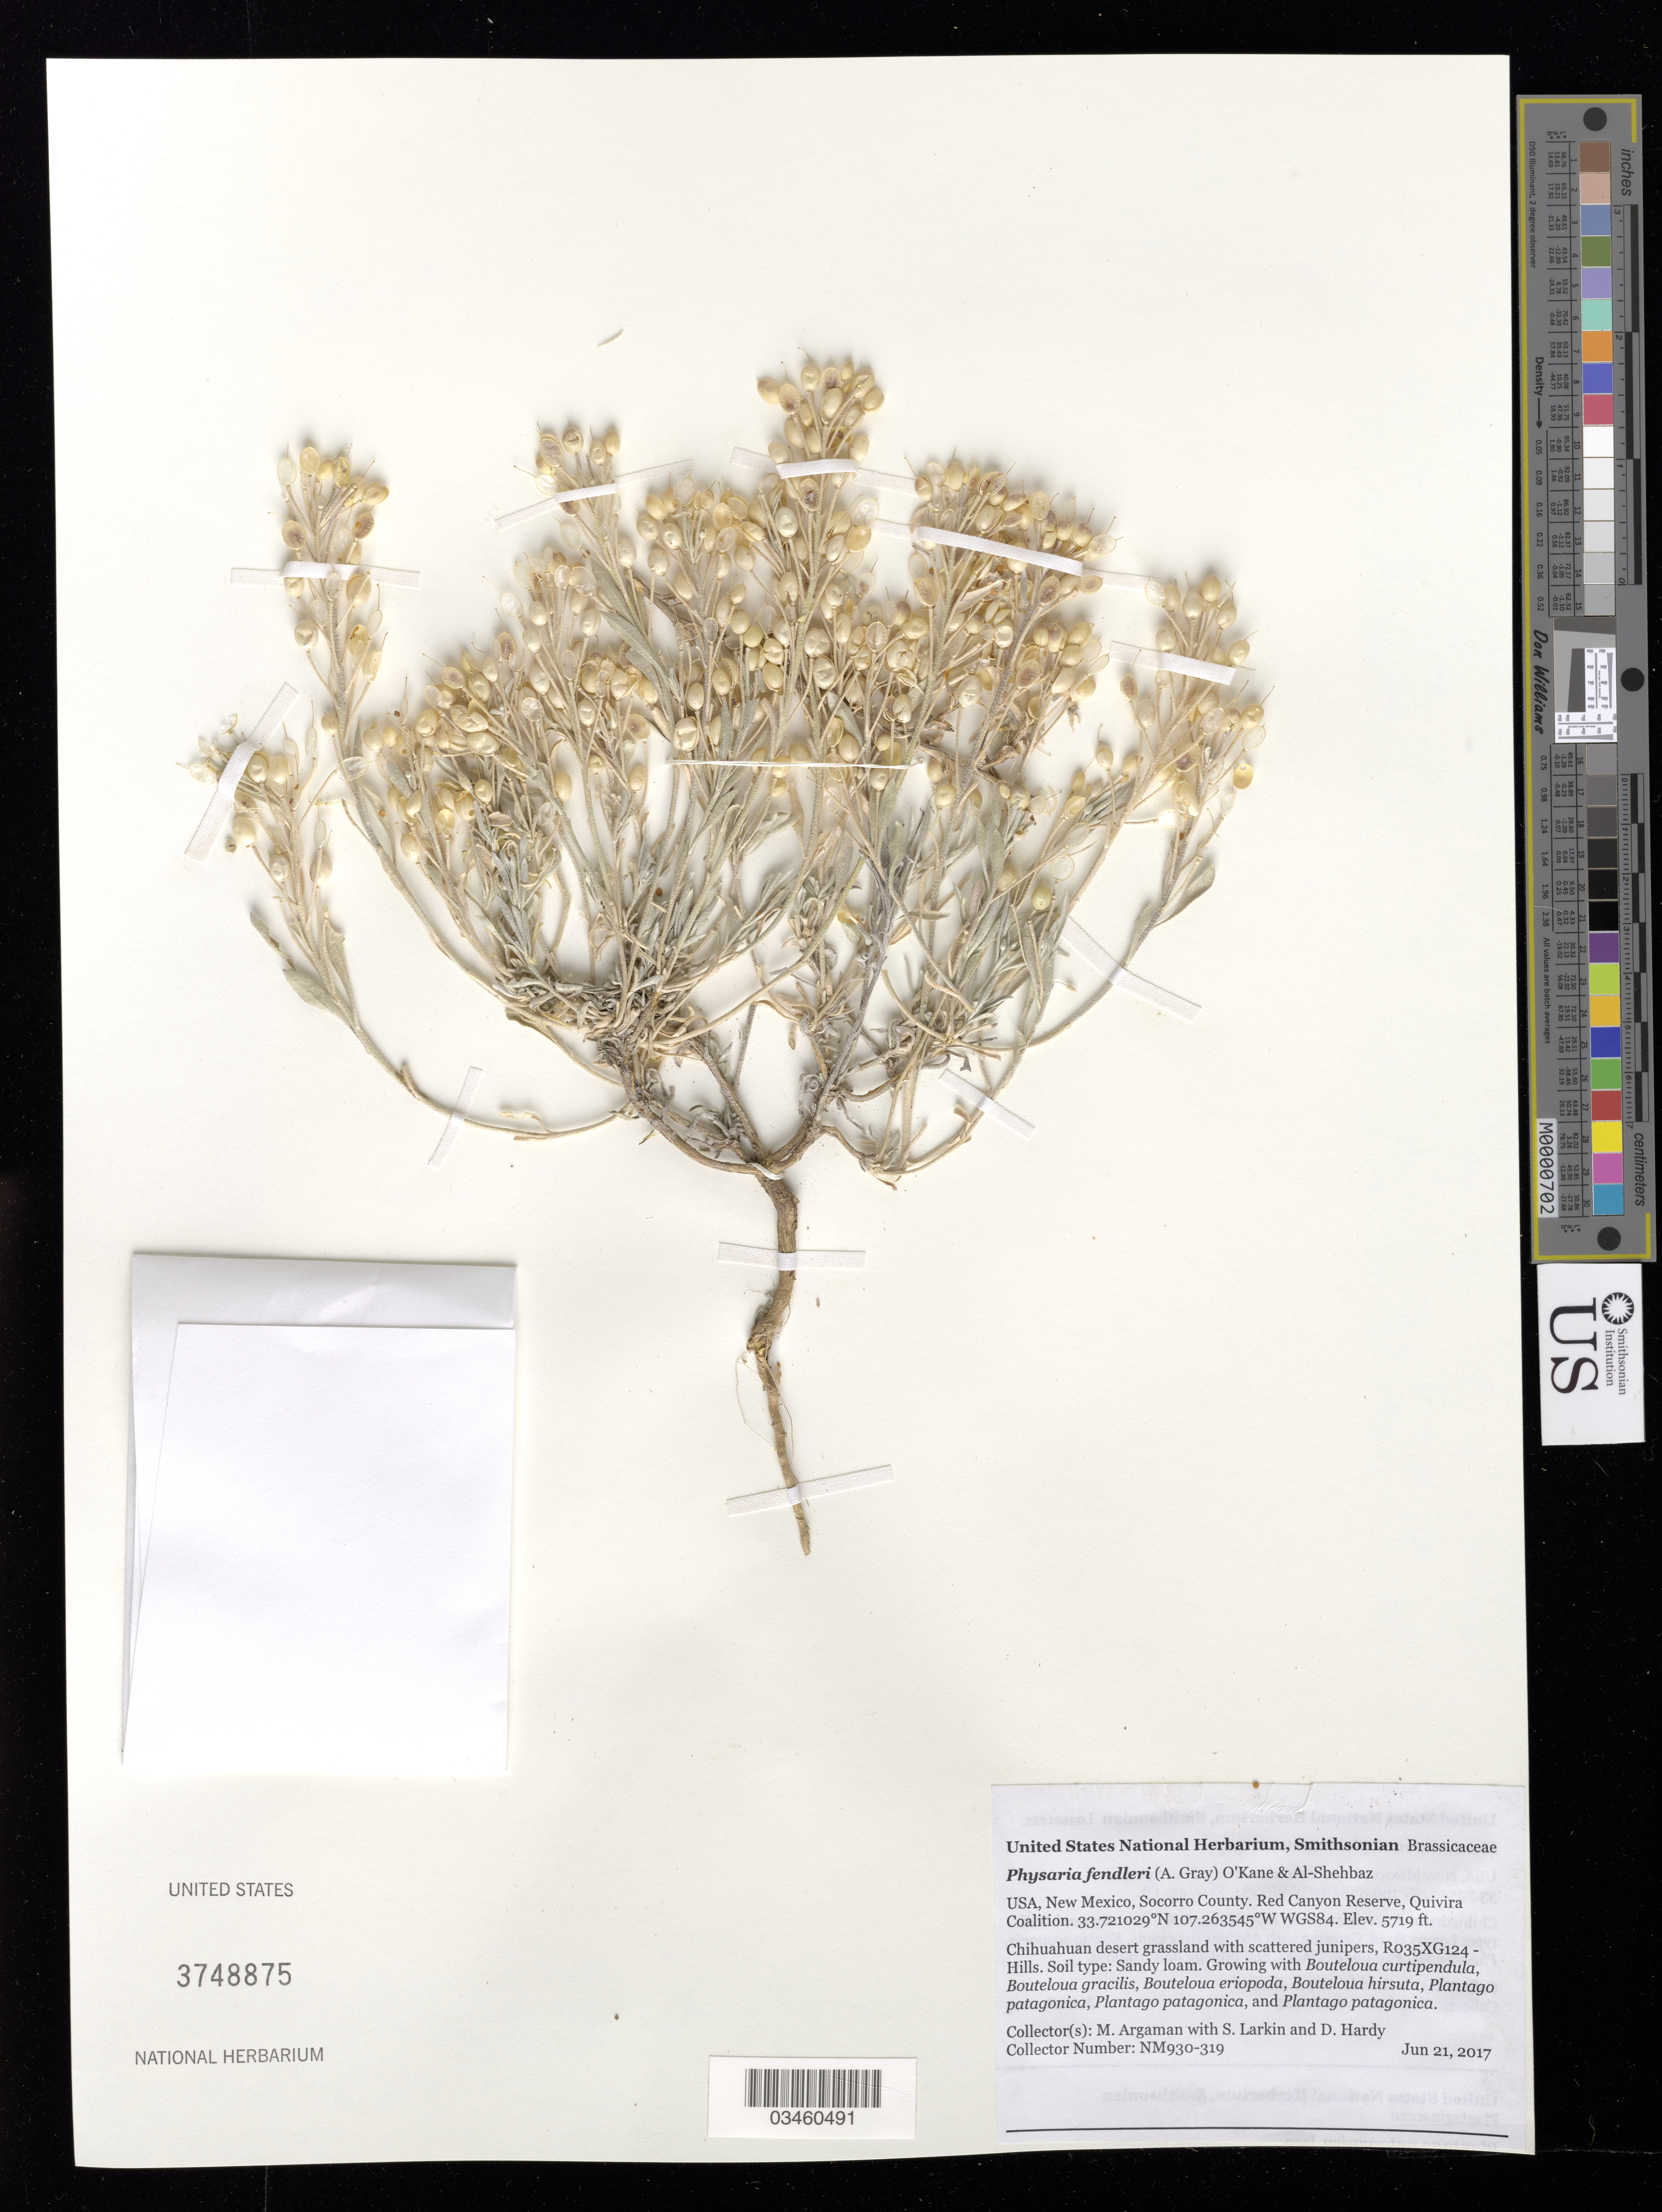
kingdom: Plantae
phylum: Tracheophyta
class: Magnoliopsida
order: Brassicales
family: Brassicaceae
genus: Physaria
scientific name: Physaria fendleri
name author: (A. Gray) O'Kane & Al-Shehbaz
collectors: M. Argaman, S. Larkin & D. Hardy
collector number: NM930-319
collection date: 2017-06-21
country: United States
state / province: New Mexico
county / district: Socorro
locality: Red Canyon Reserve, Quivira Coalition.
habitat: Sandy loam. Chihuahuan desert grassland with scattered junipers. With Bouteloua gracilis, Plantago patagonica, ect.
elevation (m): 1743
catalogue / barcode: US 3748875